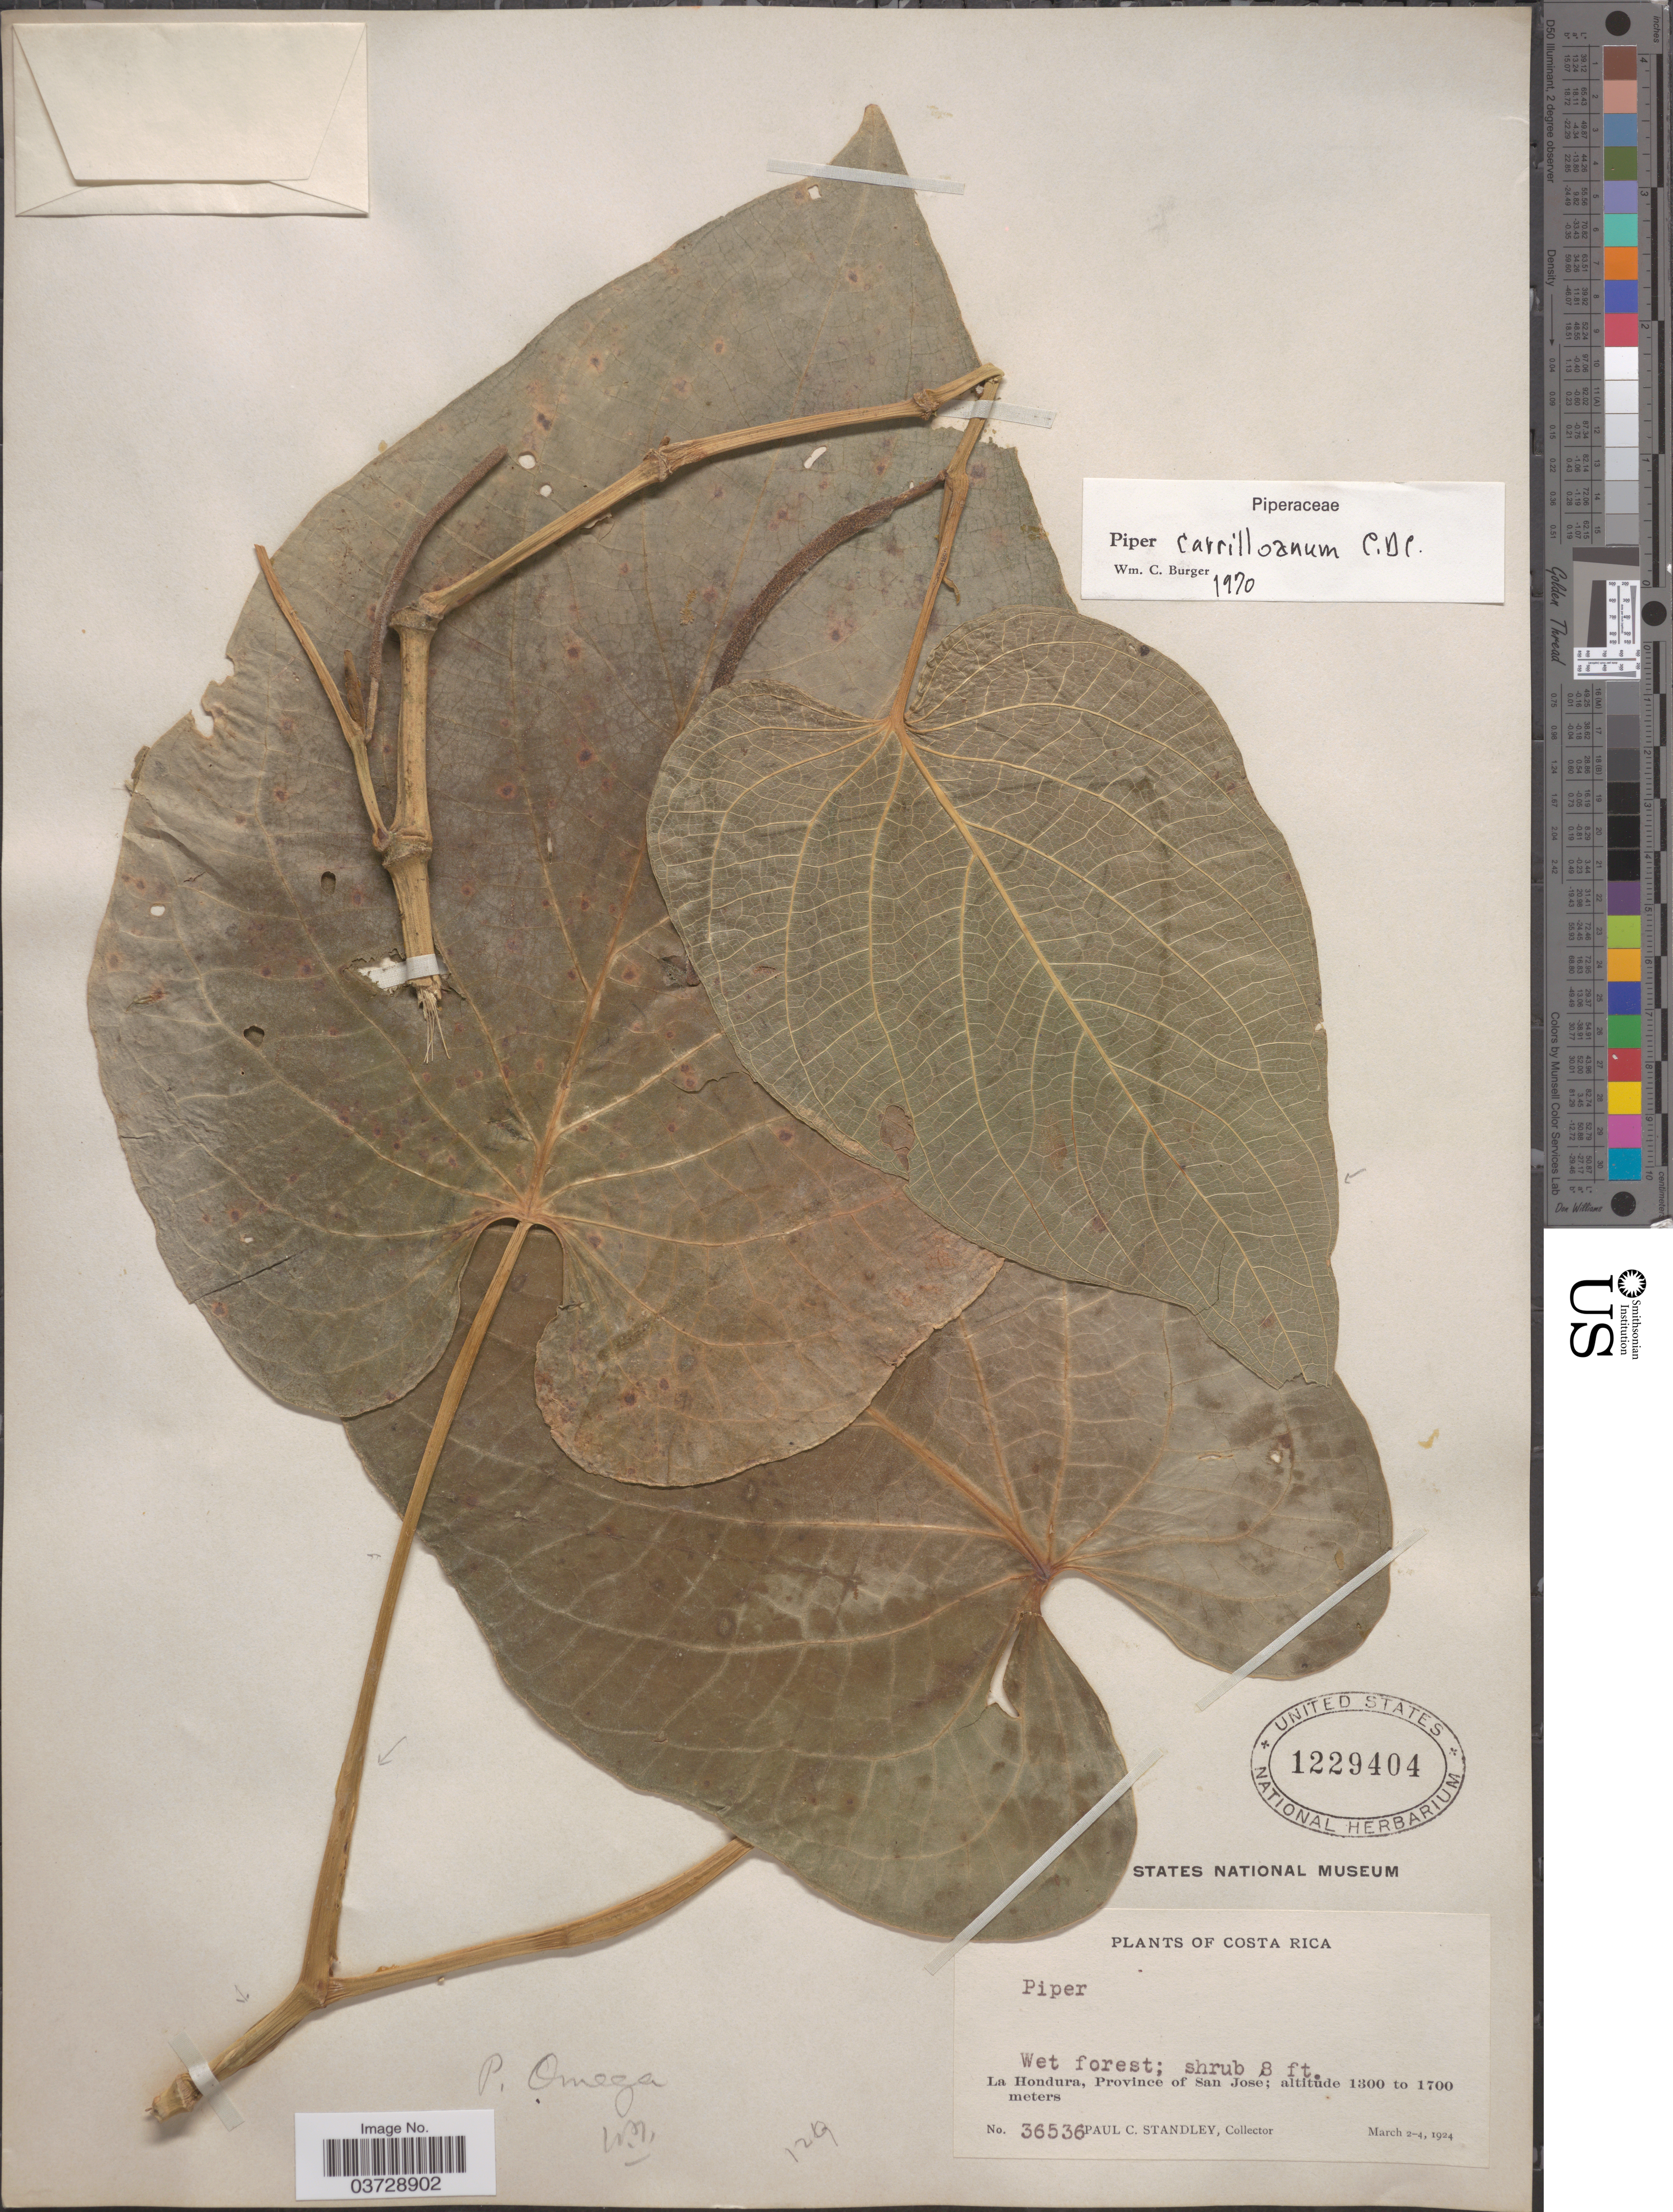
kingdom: Plantae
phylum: Tracheophyta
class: Magnoliopsida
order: Piperales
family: Piperaceae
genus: Piper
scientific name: Piper carrilloanum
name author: C. DC.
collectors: P. C. Standley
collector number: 36536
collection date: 1924-03-02/1924-03-04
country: Costa Rica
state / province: San José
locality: La Hondura.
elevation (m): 1300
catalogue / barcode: US 1229404